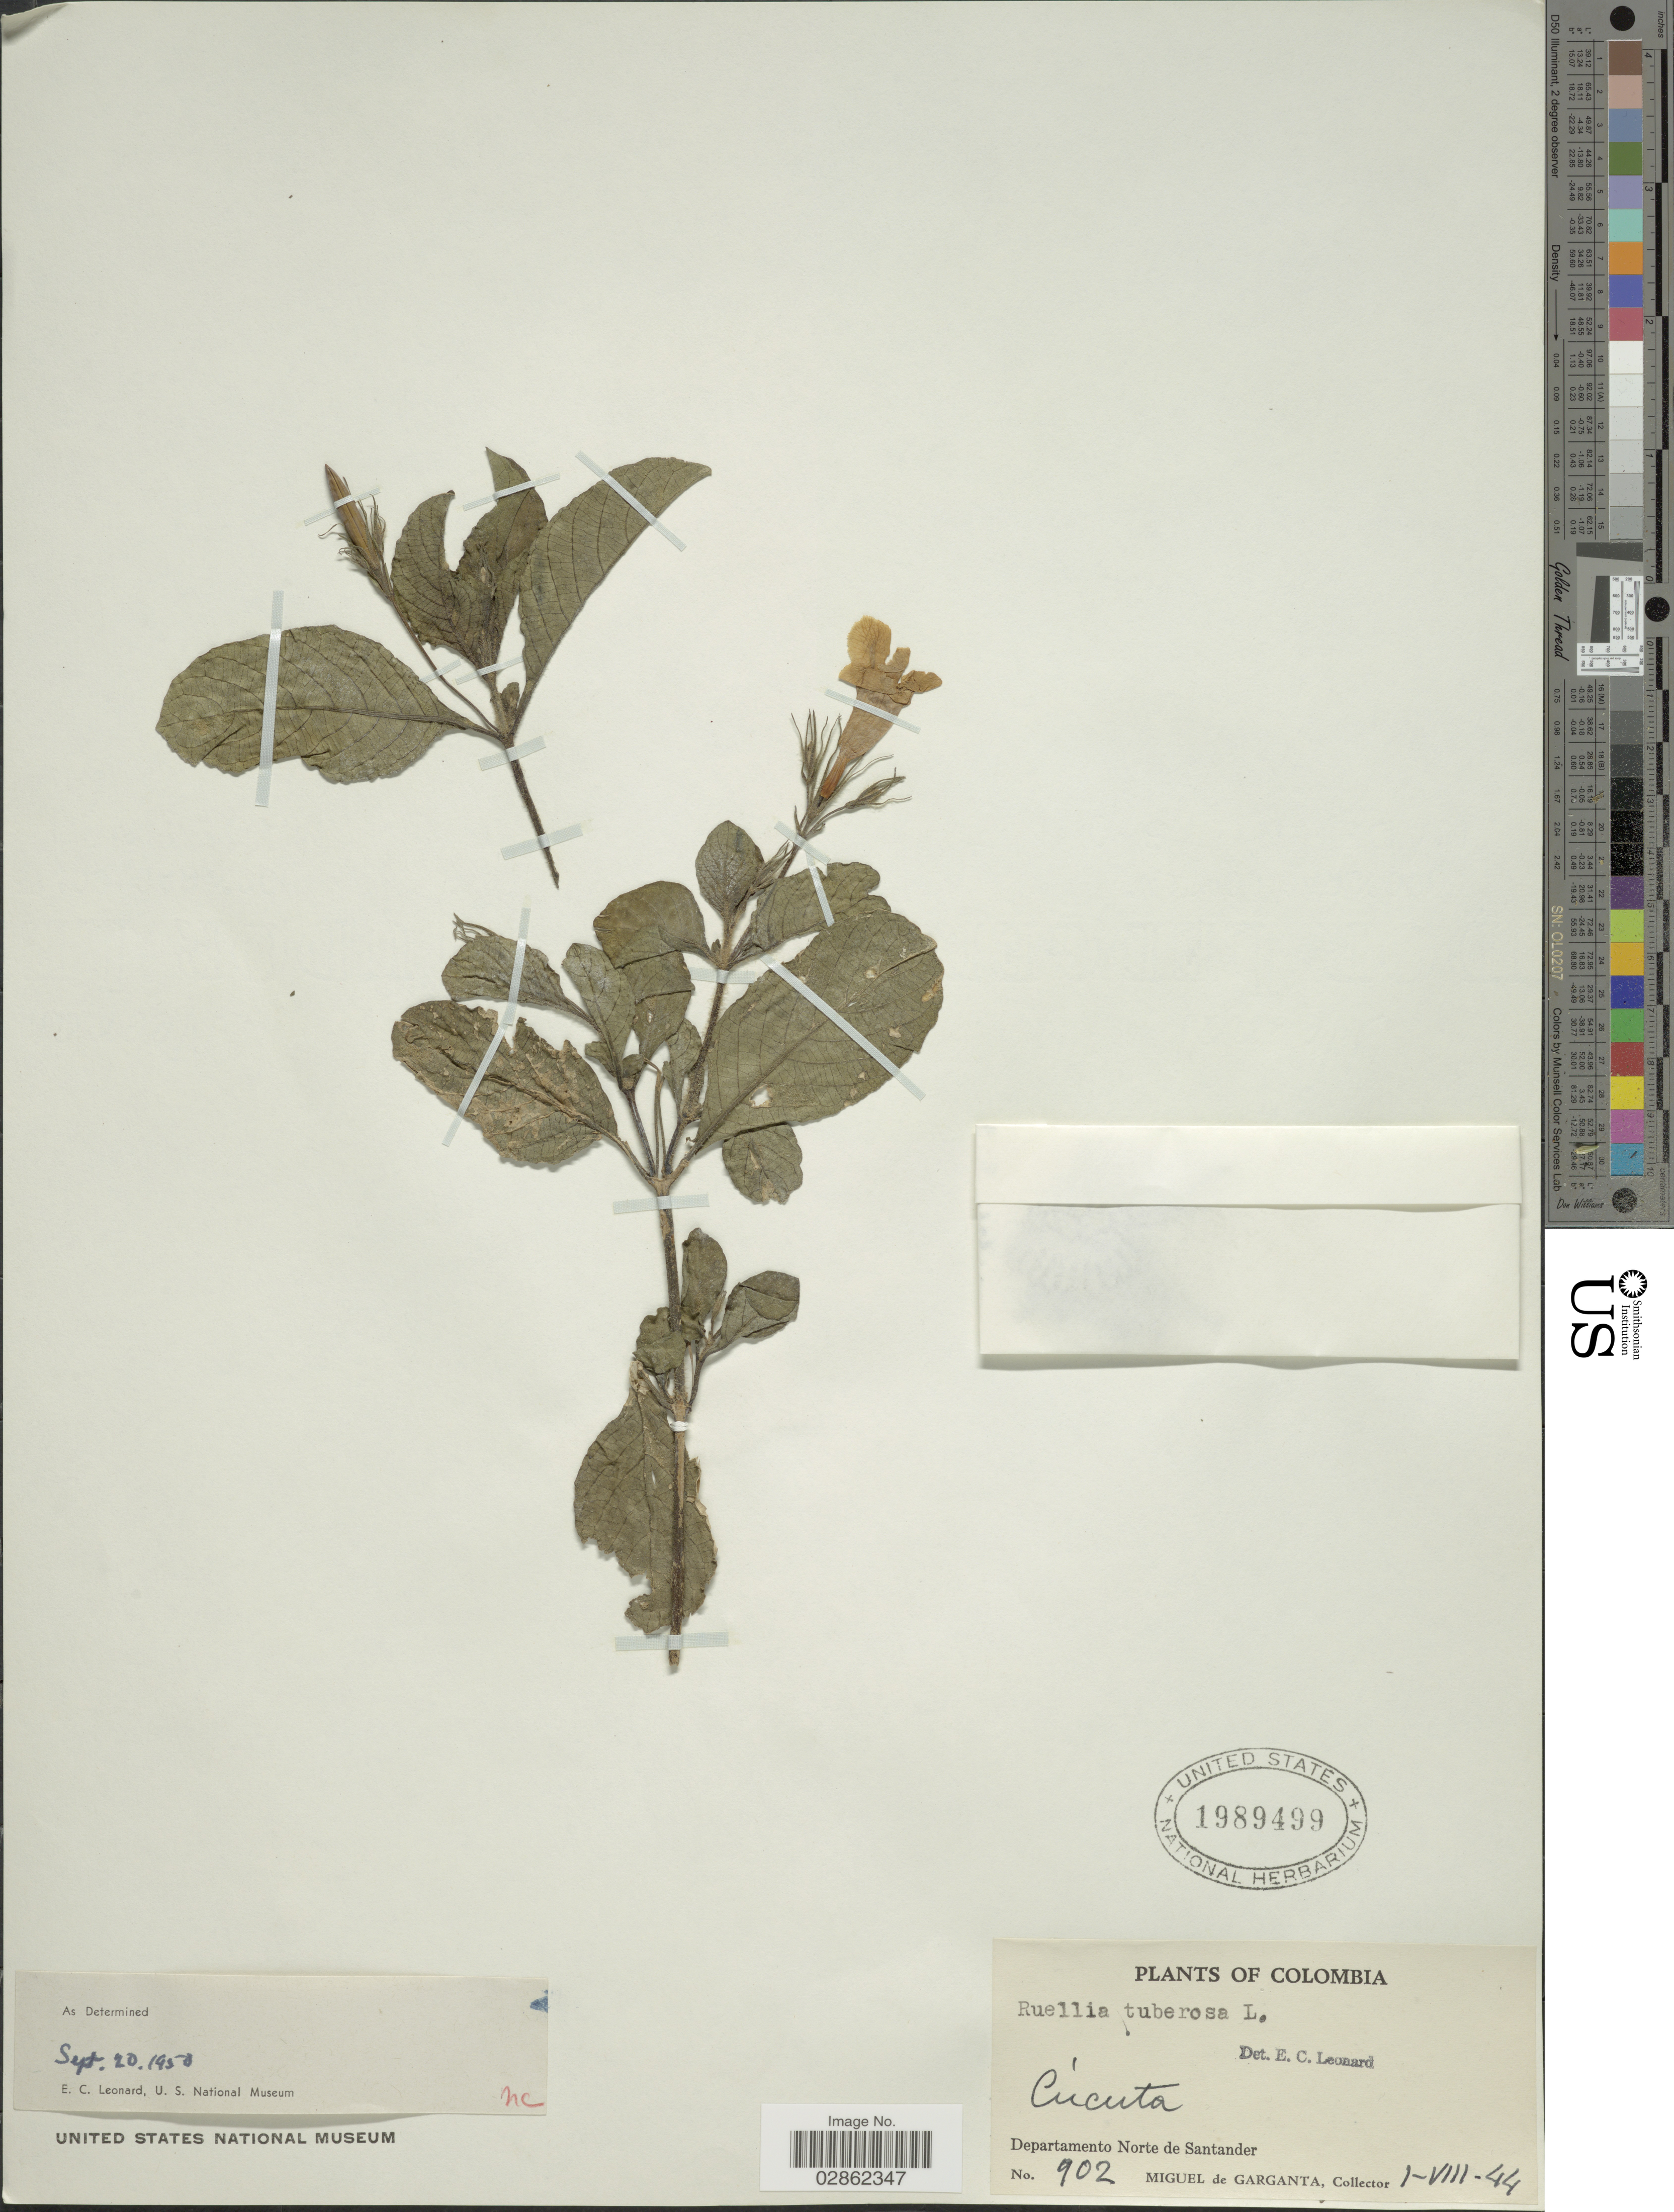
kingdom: Plantae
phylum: Tracheophyta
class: Magnoliopsida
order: Lamiales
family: Acanthaceae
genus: Ruellia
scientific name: Ruellia tuberosa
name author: L.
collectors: M. Garganta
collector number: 902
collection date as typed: Transcribed d/m/y: 1/8/44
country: Colombia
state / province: Norte de Santander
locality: Cúcuta. Departamento Norte de Santander.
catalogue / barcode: US 1989499